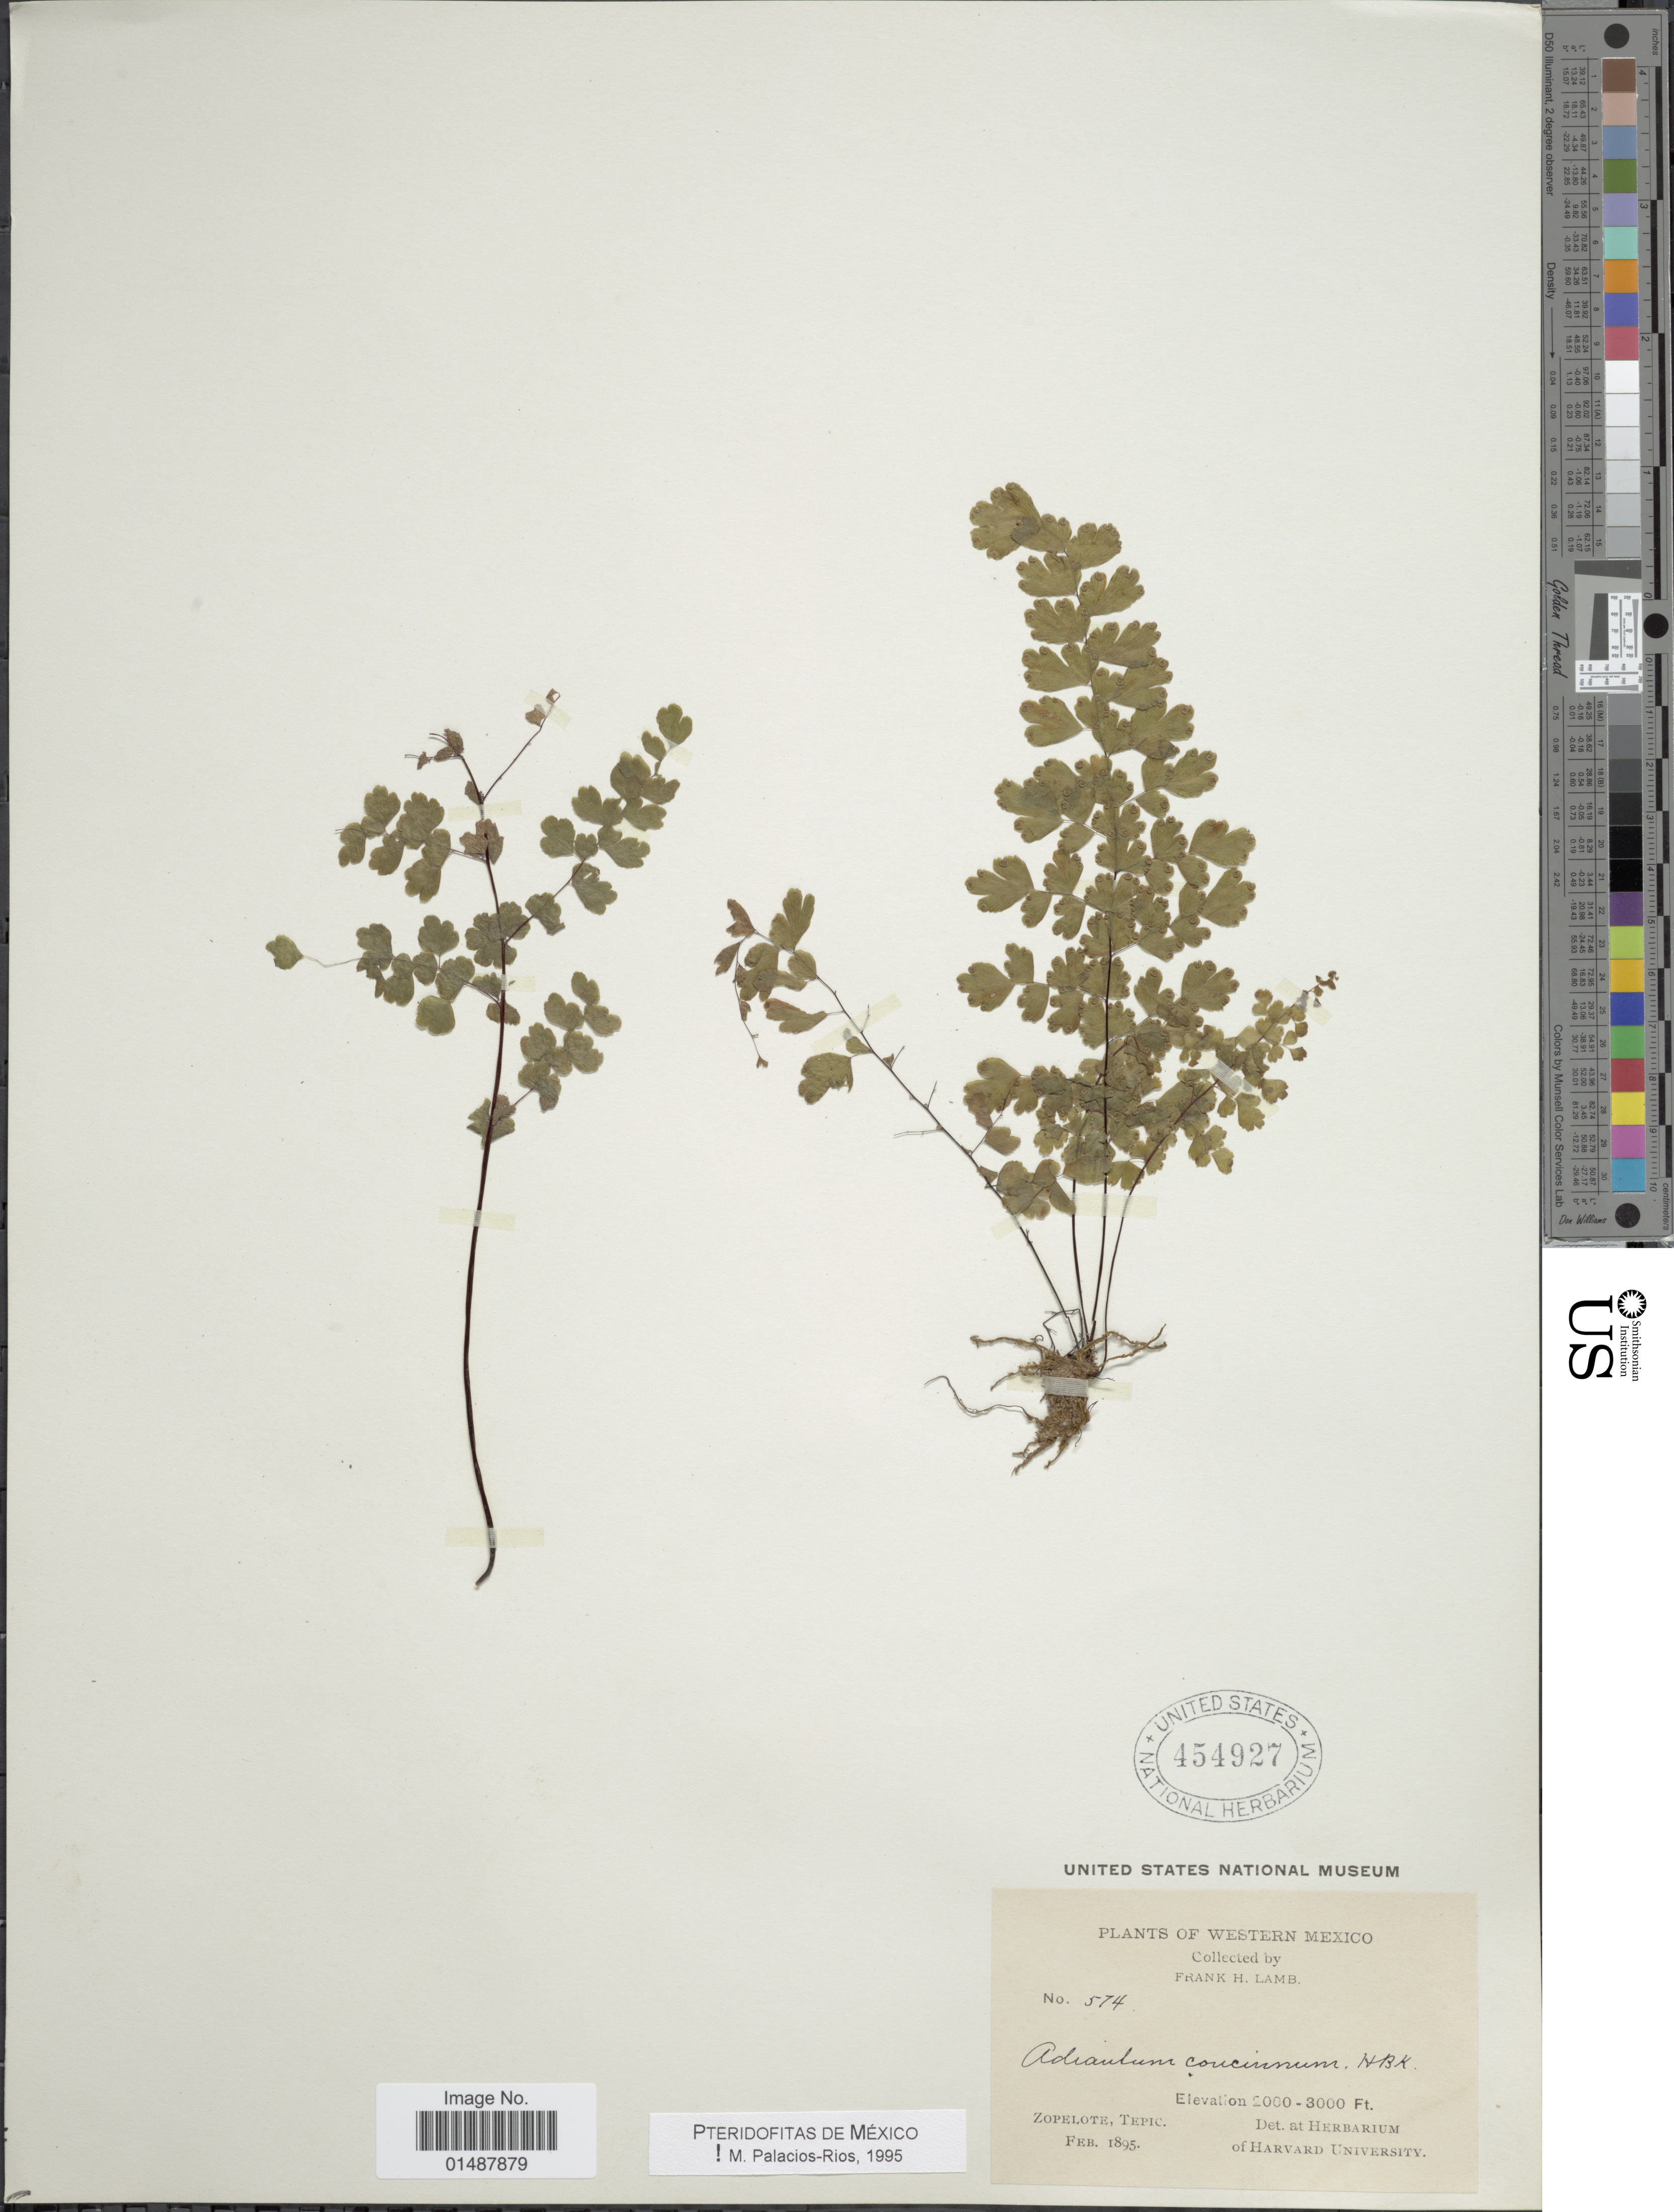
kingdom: Plantae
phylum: Tracheophyta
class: Polypodiopsida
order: Polypodiales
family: Pteridaceae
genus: Adiantum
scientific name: Adiantum concinnum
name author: Humb. & Bonpl. ex Willd.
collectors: F. H. Lamb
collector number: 574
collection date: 1895-02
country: Mexico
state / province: Nayarit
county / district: Ruíz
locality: Zopelote [El Zopilote], Tepic [now Nayarit].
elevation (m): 610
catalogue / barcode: US 454927